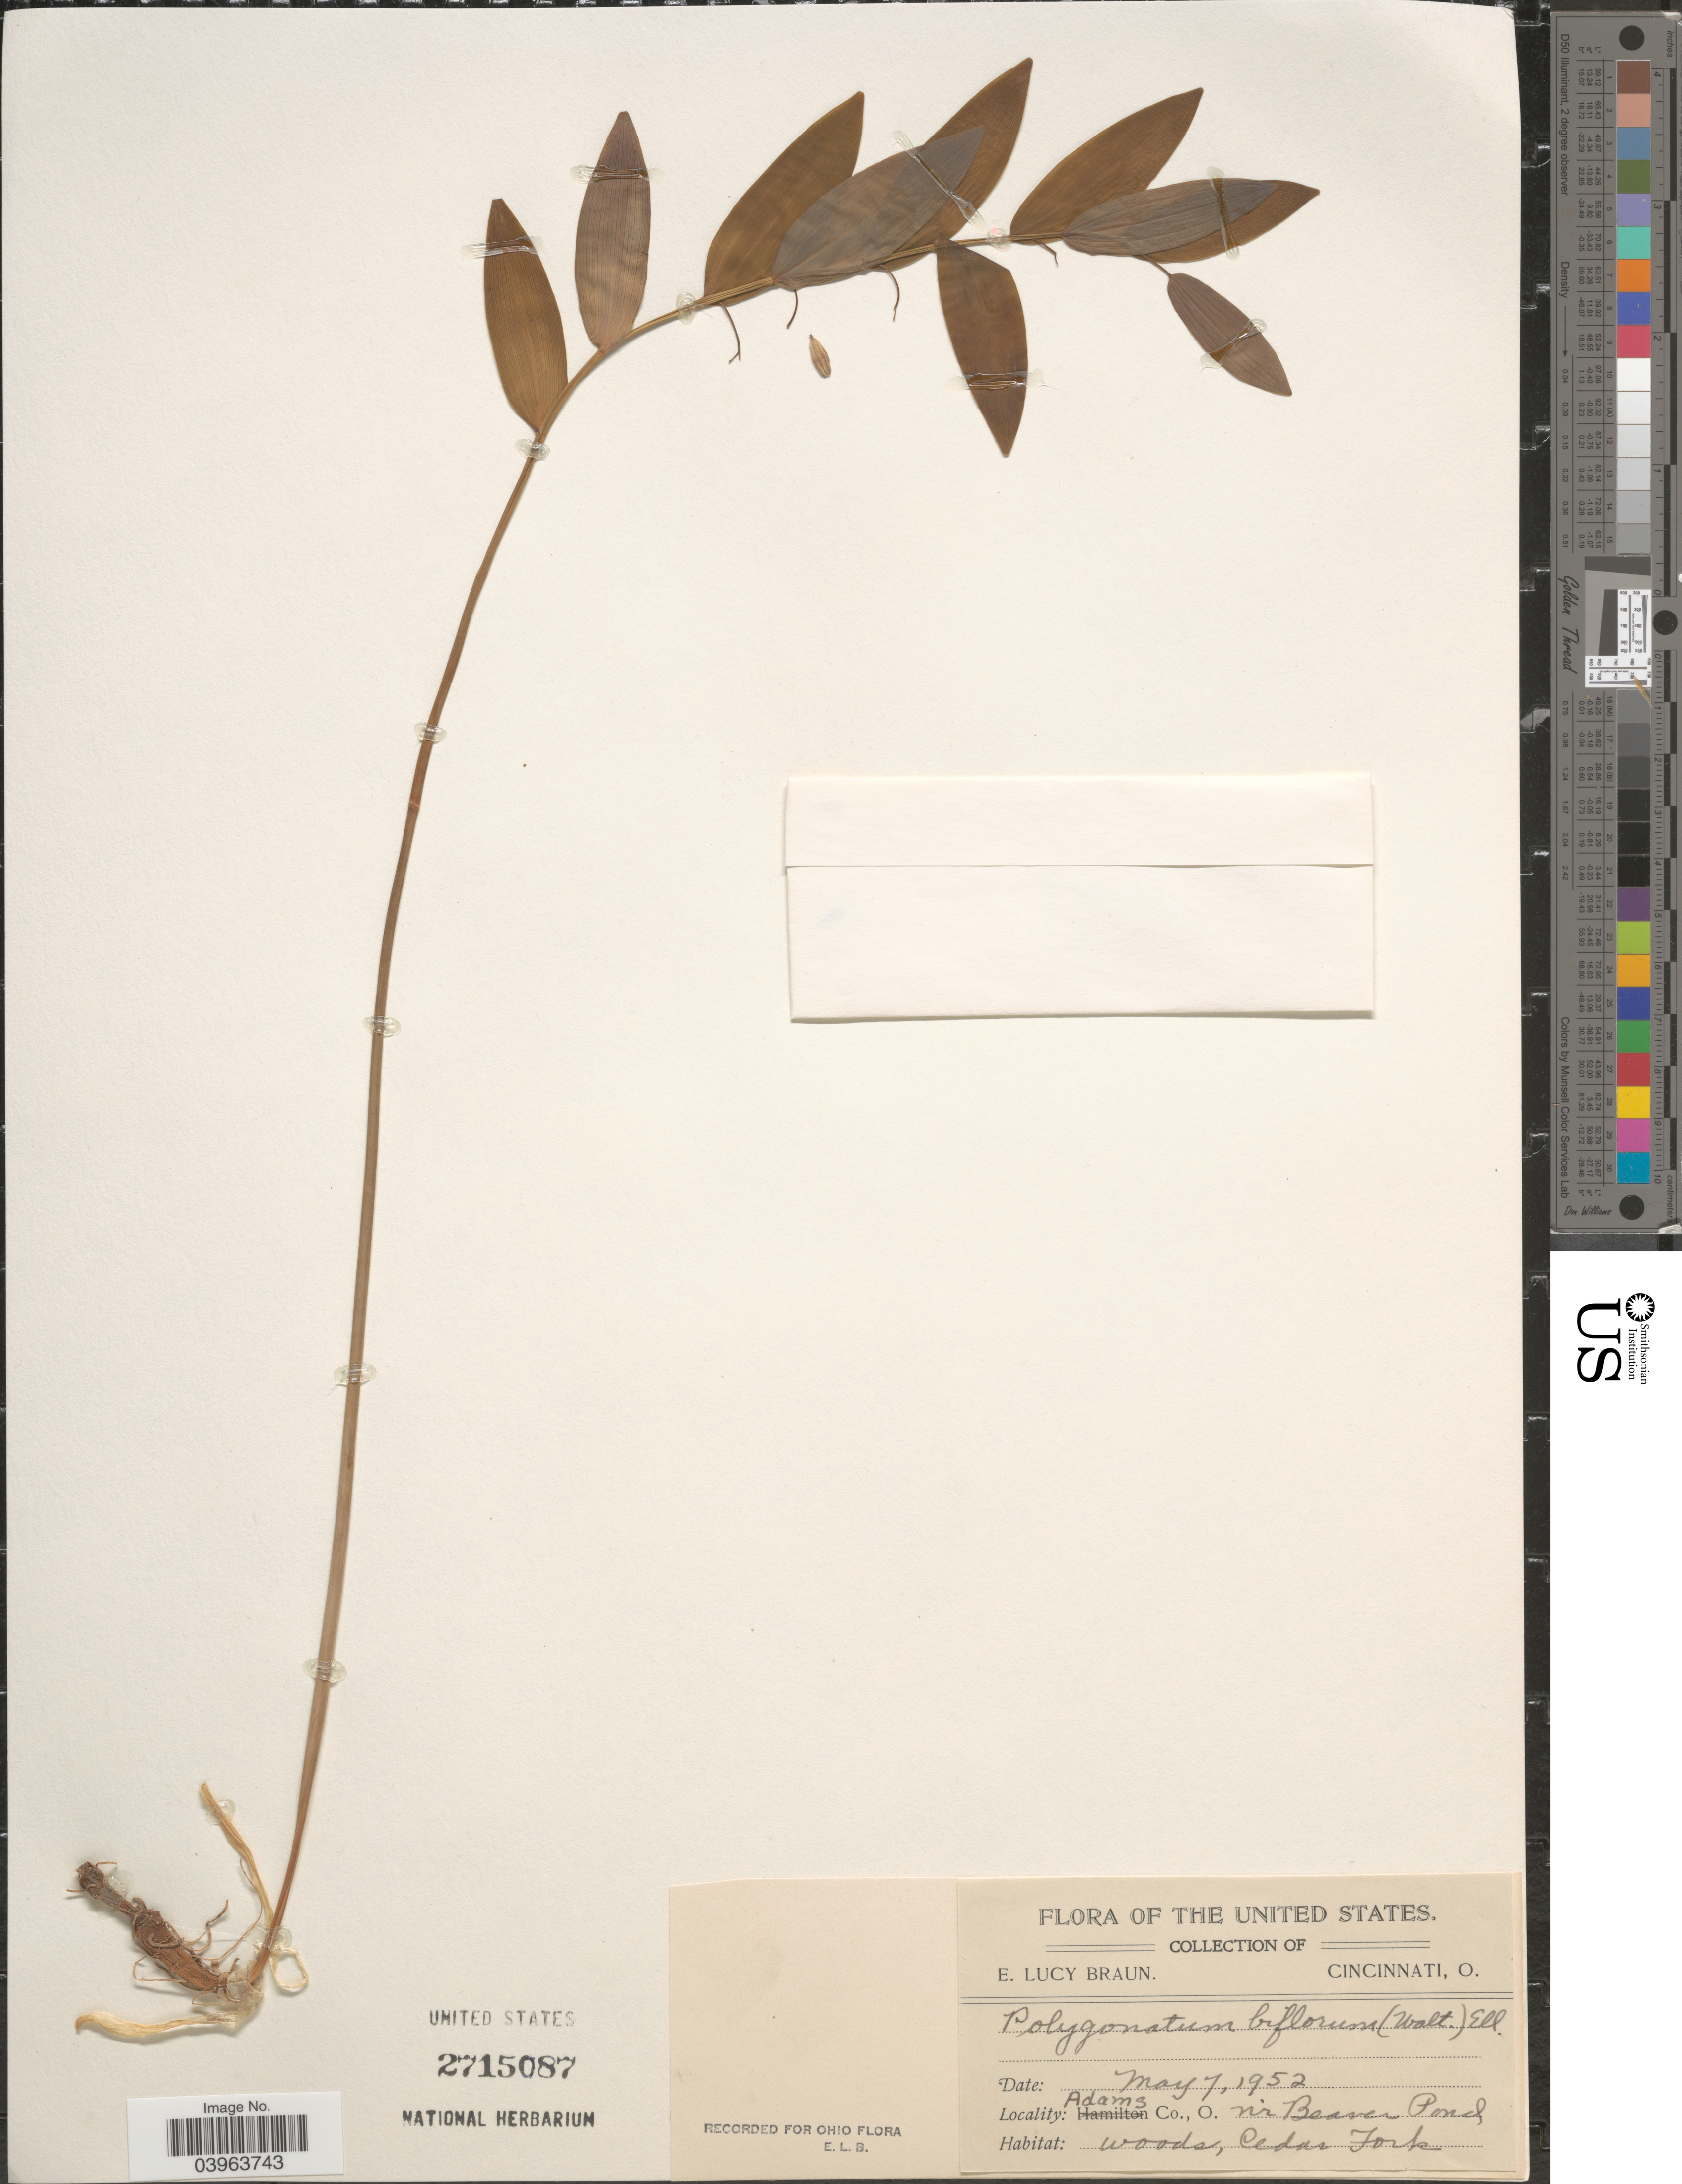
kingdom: Plantae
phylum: Tracheophyta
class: Liliopsida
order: Asparagales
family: Asparagaceae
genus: Polygonatum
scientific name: Polygonatum biflorum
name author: (Walter) Elliott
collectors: E. L. Braun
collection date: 1952-05-07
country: United States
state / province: Ohio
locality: Adams Co., O. nr Beaver Pond. Cedar Fork.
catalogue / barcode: US 2715087